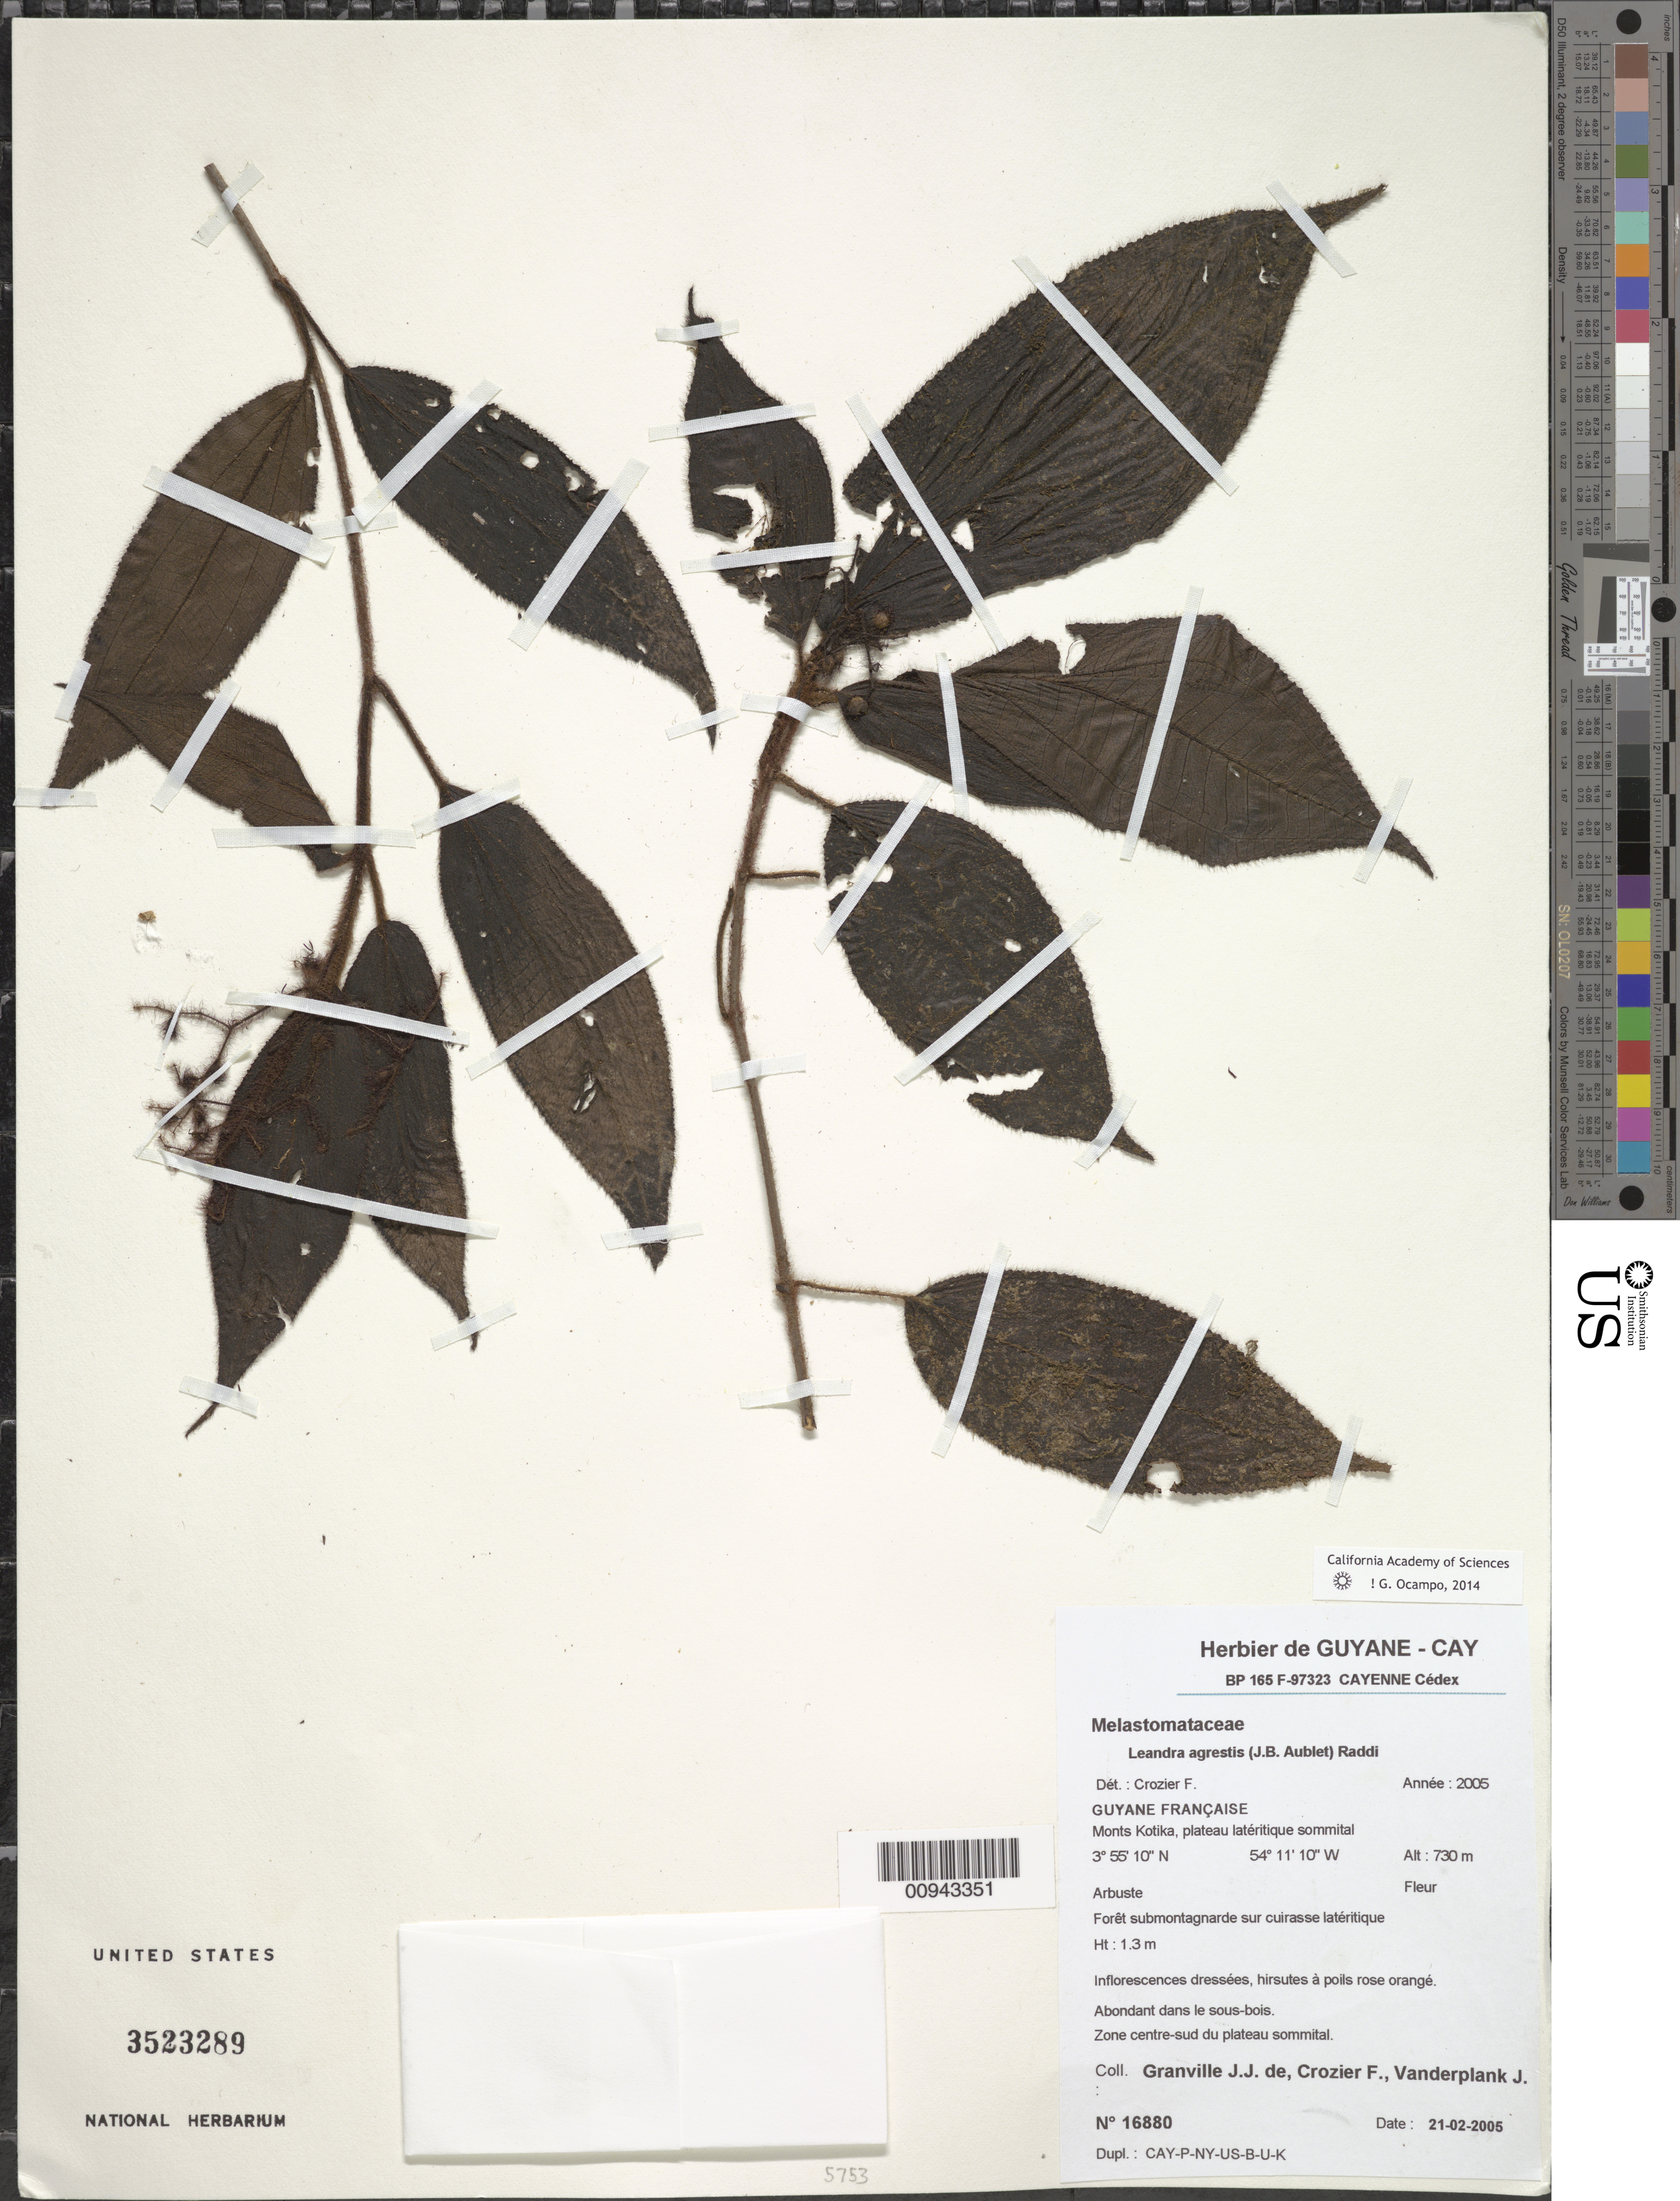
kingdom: Plantae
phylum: Tracheophyta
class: Magnoliopsida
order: Myrtales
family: Melastomataceae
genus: Leandra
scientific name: Leandra agrestis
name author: (Aubl.) Raddi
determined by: Crozier, F.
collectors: J.-J. de Granville, F. Crozier & J. Vanderplank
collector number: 16880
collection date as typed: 21-Feb-05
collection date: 2005-02-21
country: French Guiana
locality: Monts Kotika, zone centre-sud du plateau sommital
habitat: Foret submontagnarde sur cuirasse lateritique. Sous-bois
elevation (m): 730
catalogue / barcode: US 3523289